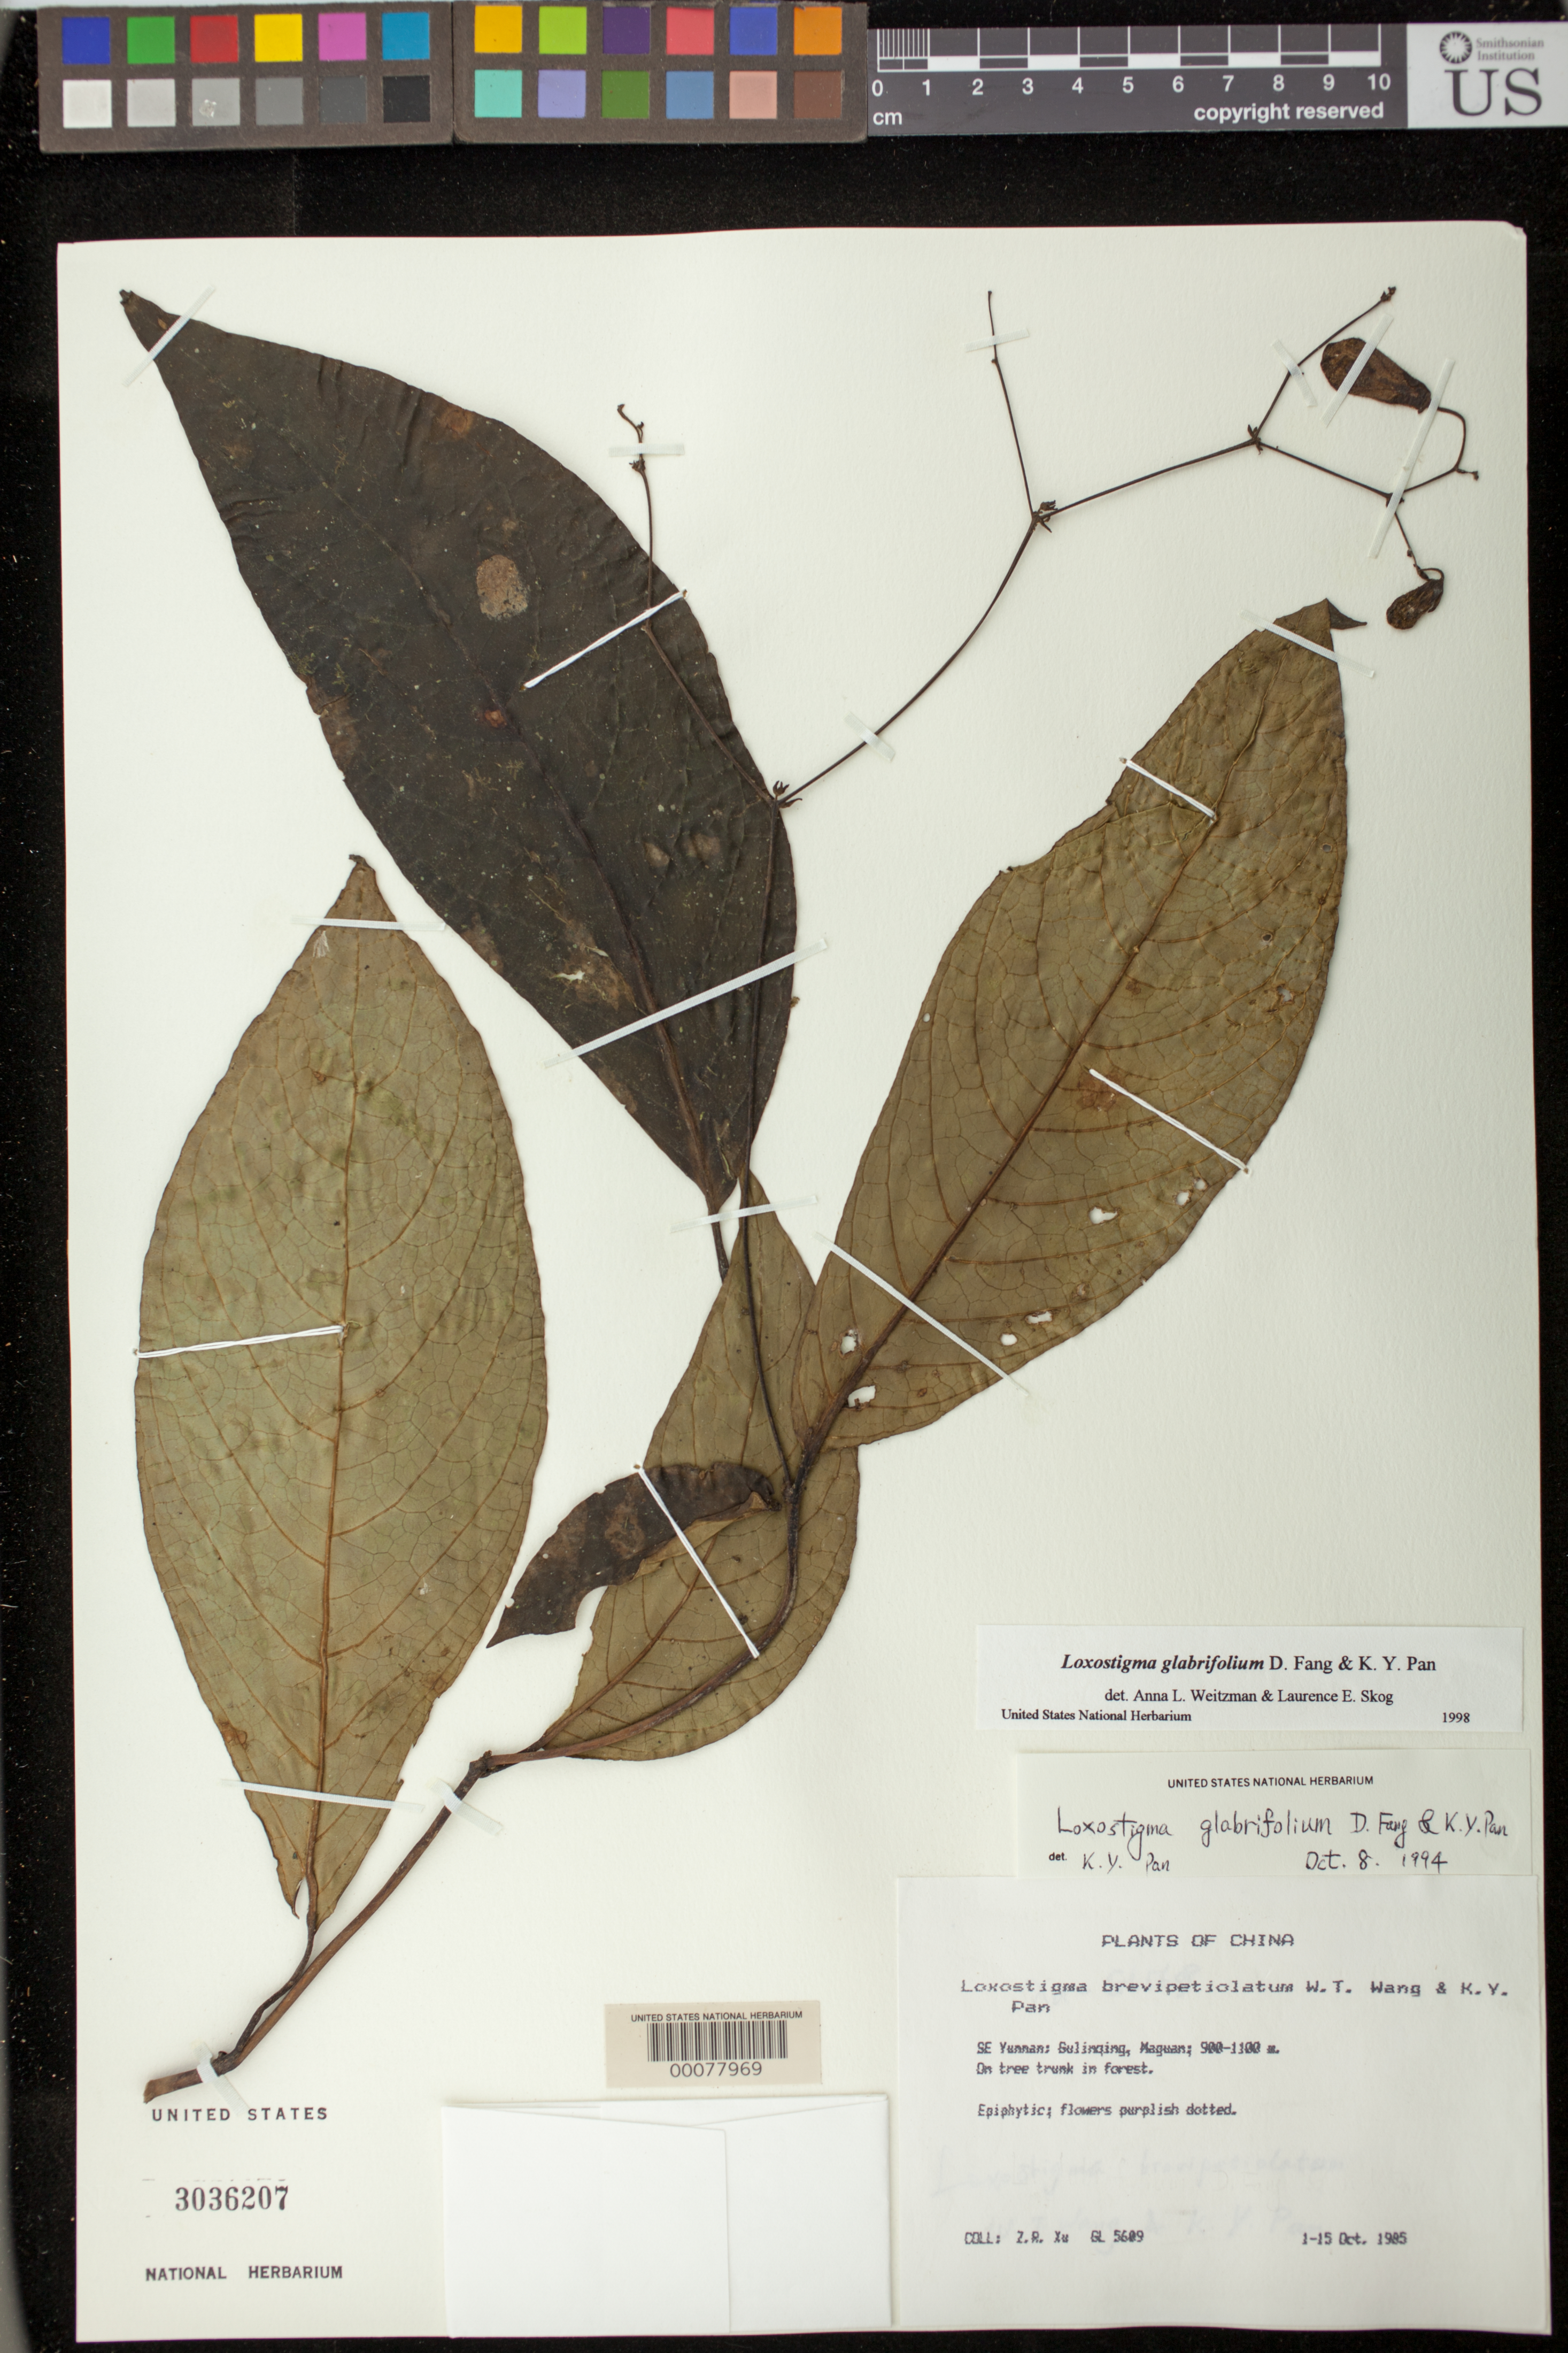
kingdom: Plantae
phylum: Tracheophyta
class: Magnoliopsida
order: Lamiales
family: Gesneriaceae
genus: Loxostigma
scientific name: Loxostigma brevipetiolatum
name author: W.T. Wang & K.Y. Pan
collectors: Z. Xu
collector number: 5609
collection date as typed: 01-15 Oct 1985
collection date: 1985-10-01/1985-10-15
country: China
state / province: Yunnan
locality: Gulinging, maguan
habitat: On tree trunk in forest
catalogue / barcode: US 3036207